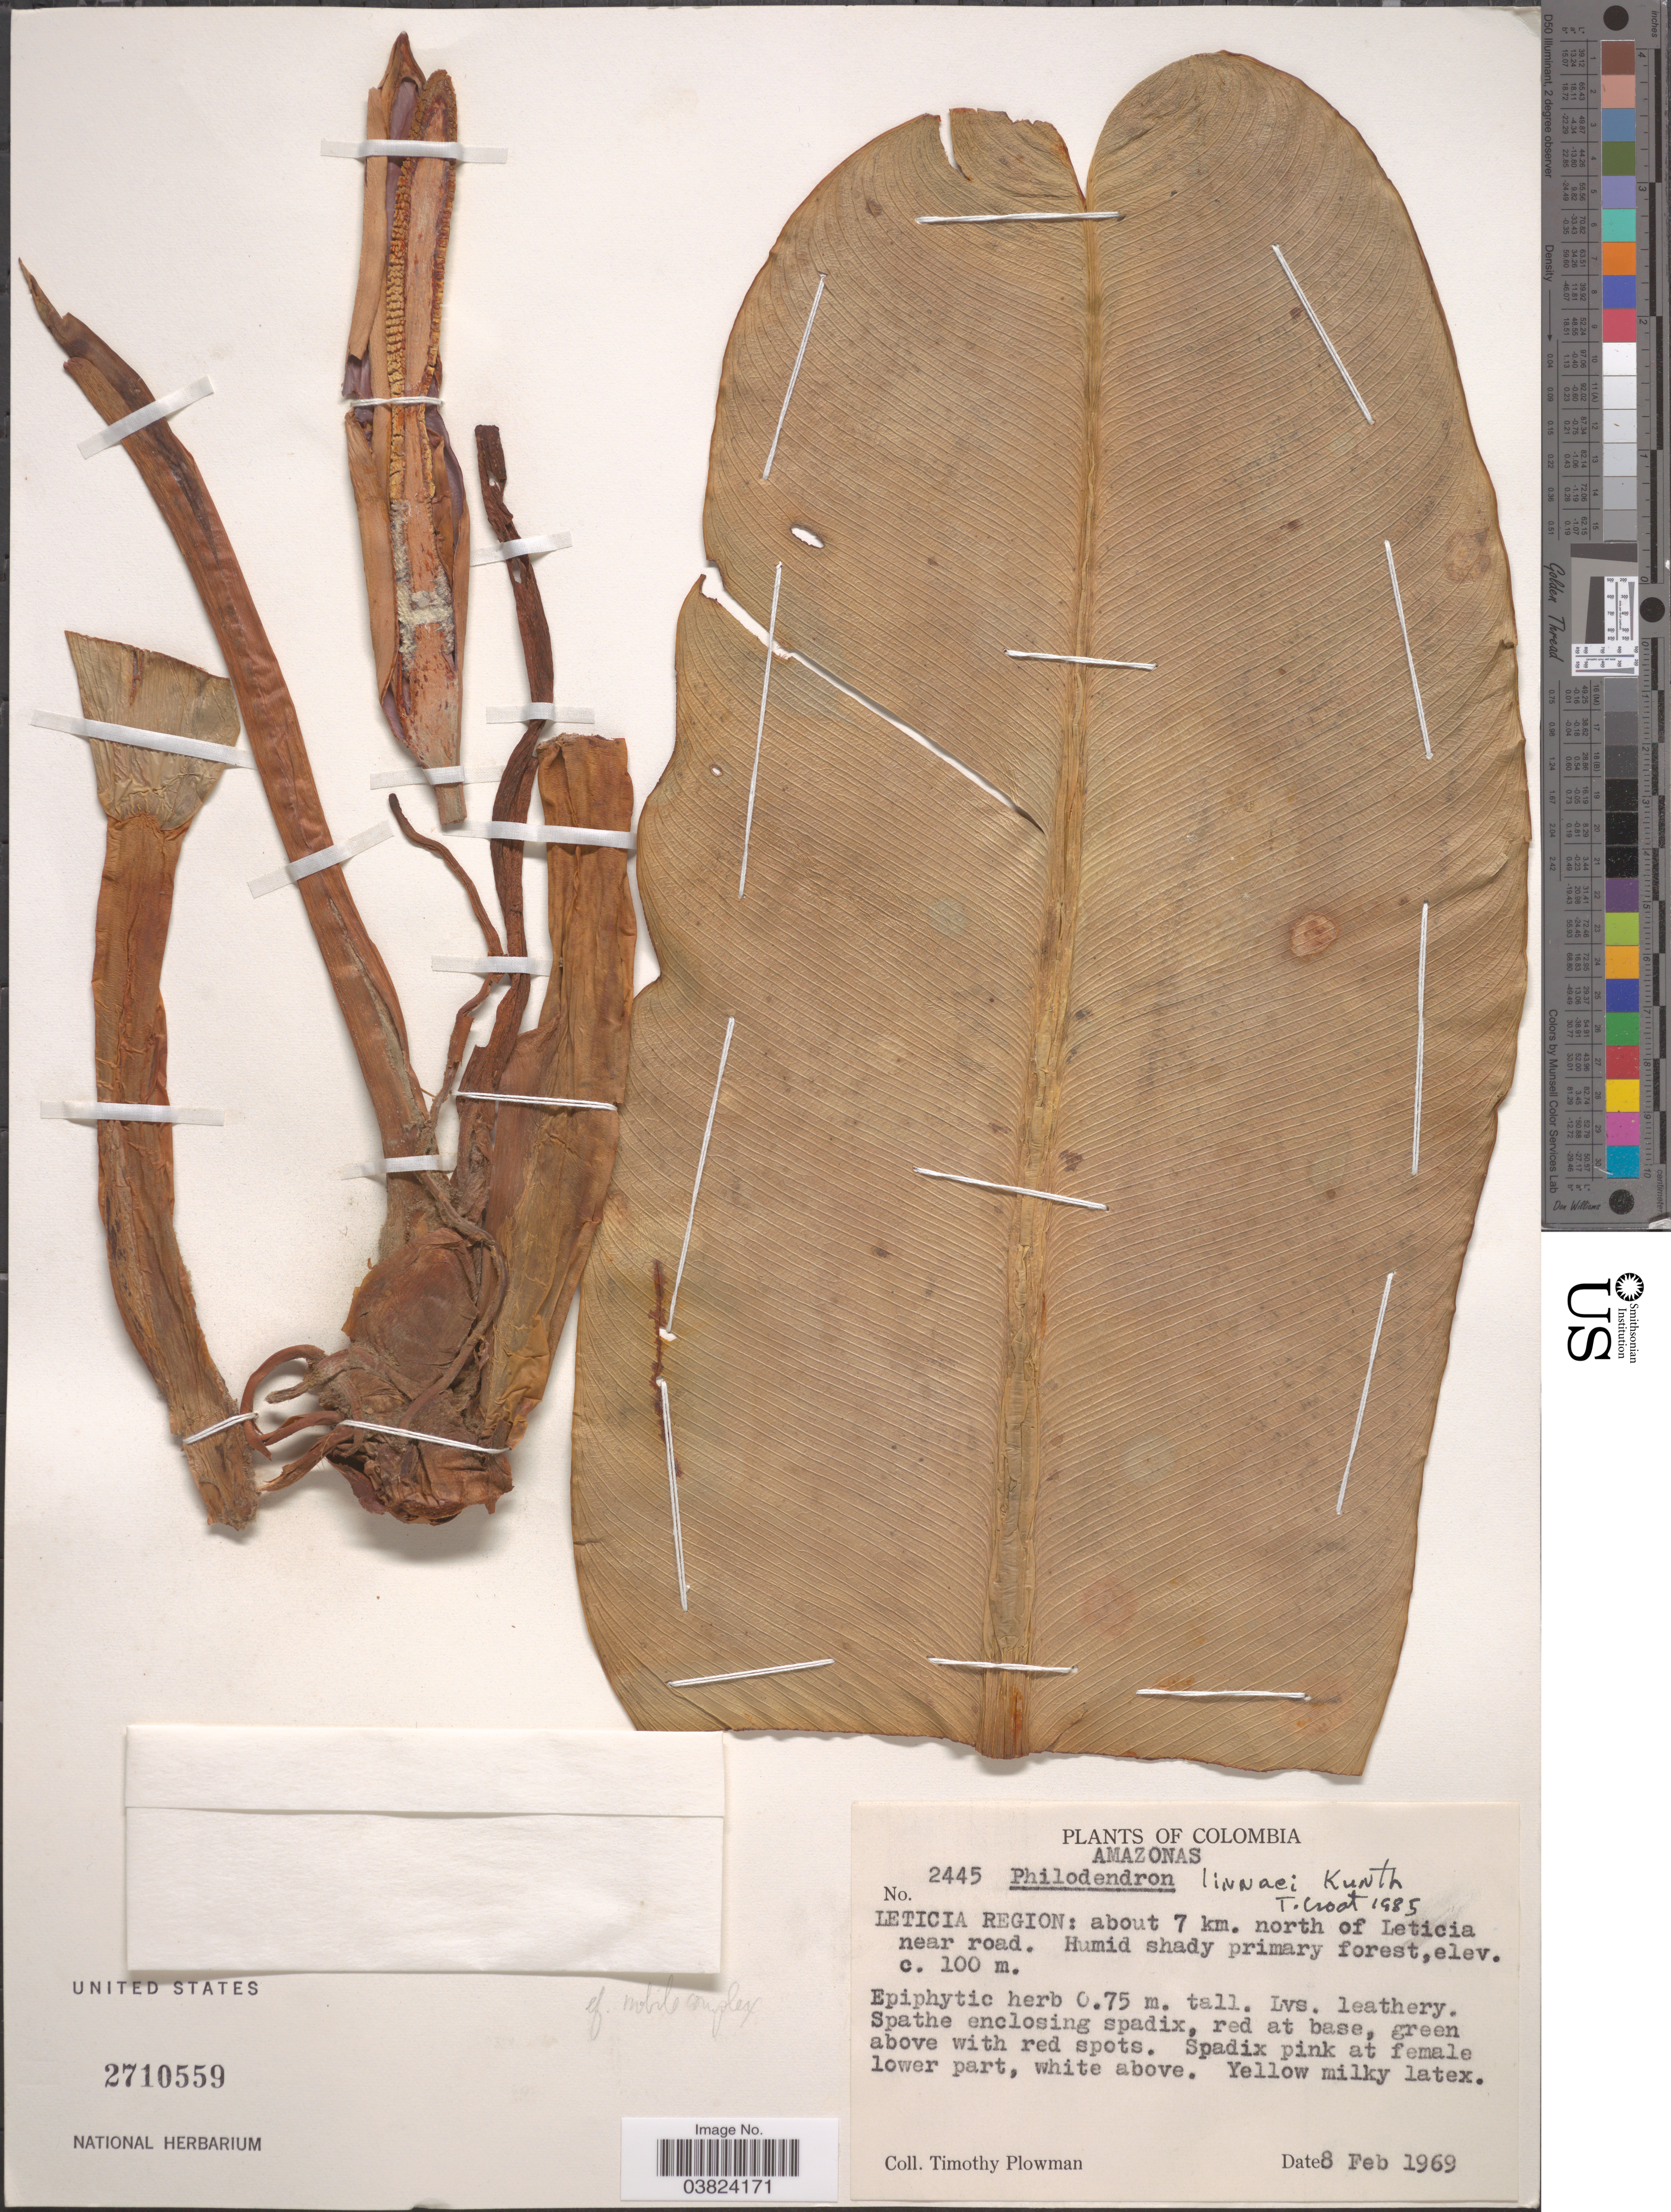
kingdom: Plantae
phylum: Tracheophyta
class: Liliopsida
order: Alismatales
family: Araceae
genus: Philodendron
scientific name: Philodendron linnaei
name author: Kunth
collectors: T. Plowman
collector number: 2445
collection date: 1969-02-08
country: Colombia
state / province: Amazônas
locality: Leticia Region: about 7 km. north of Leticia near road.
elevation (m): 100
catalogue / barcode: US 2710559